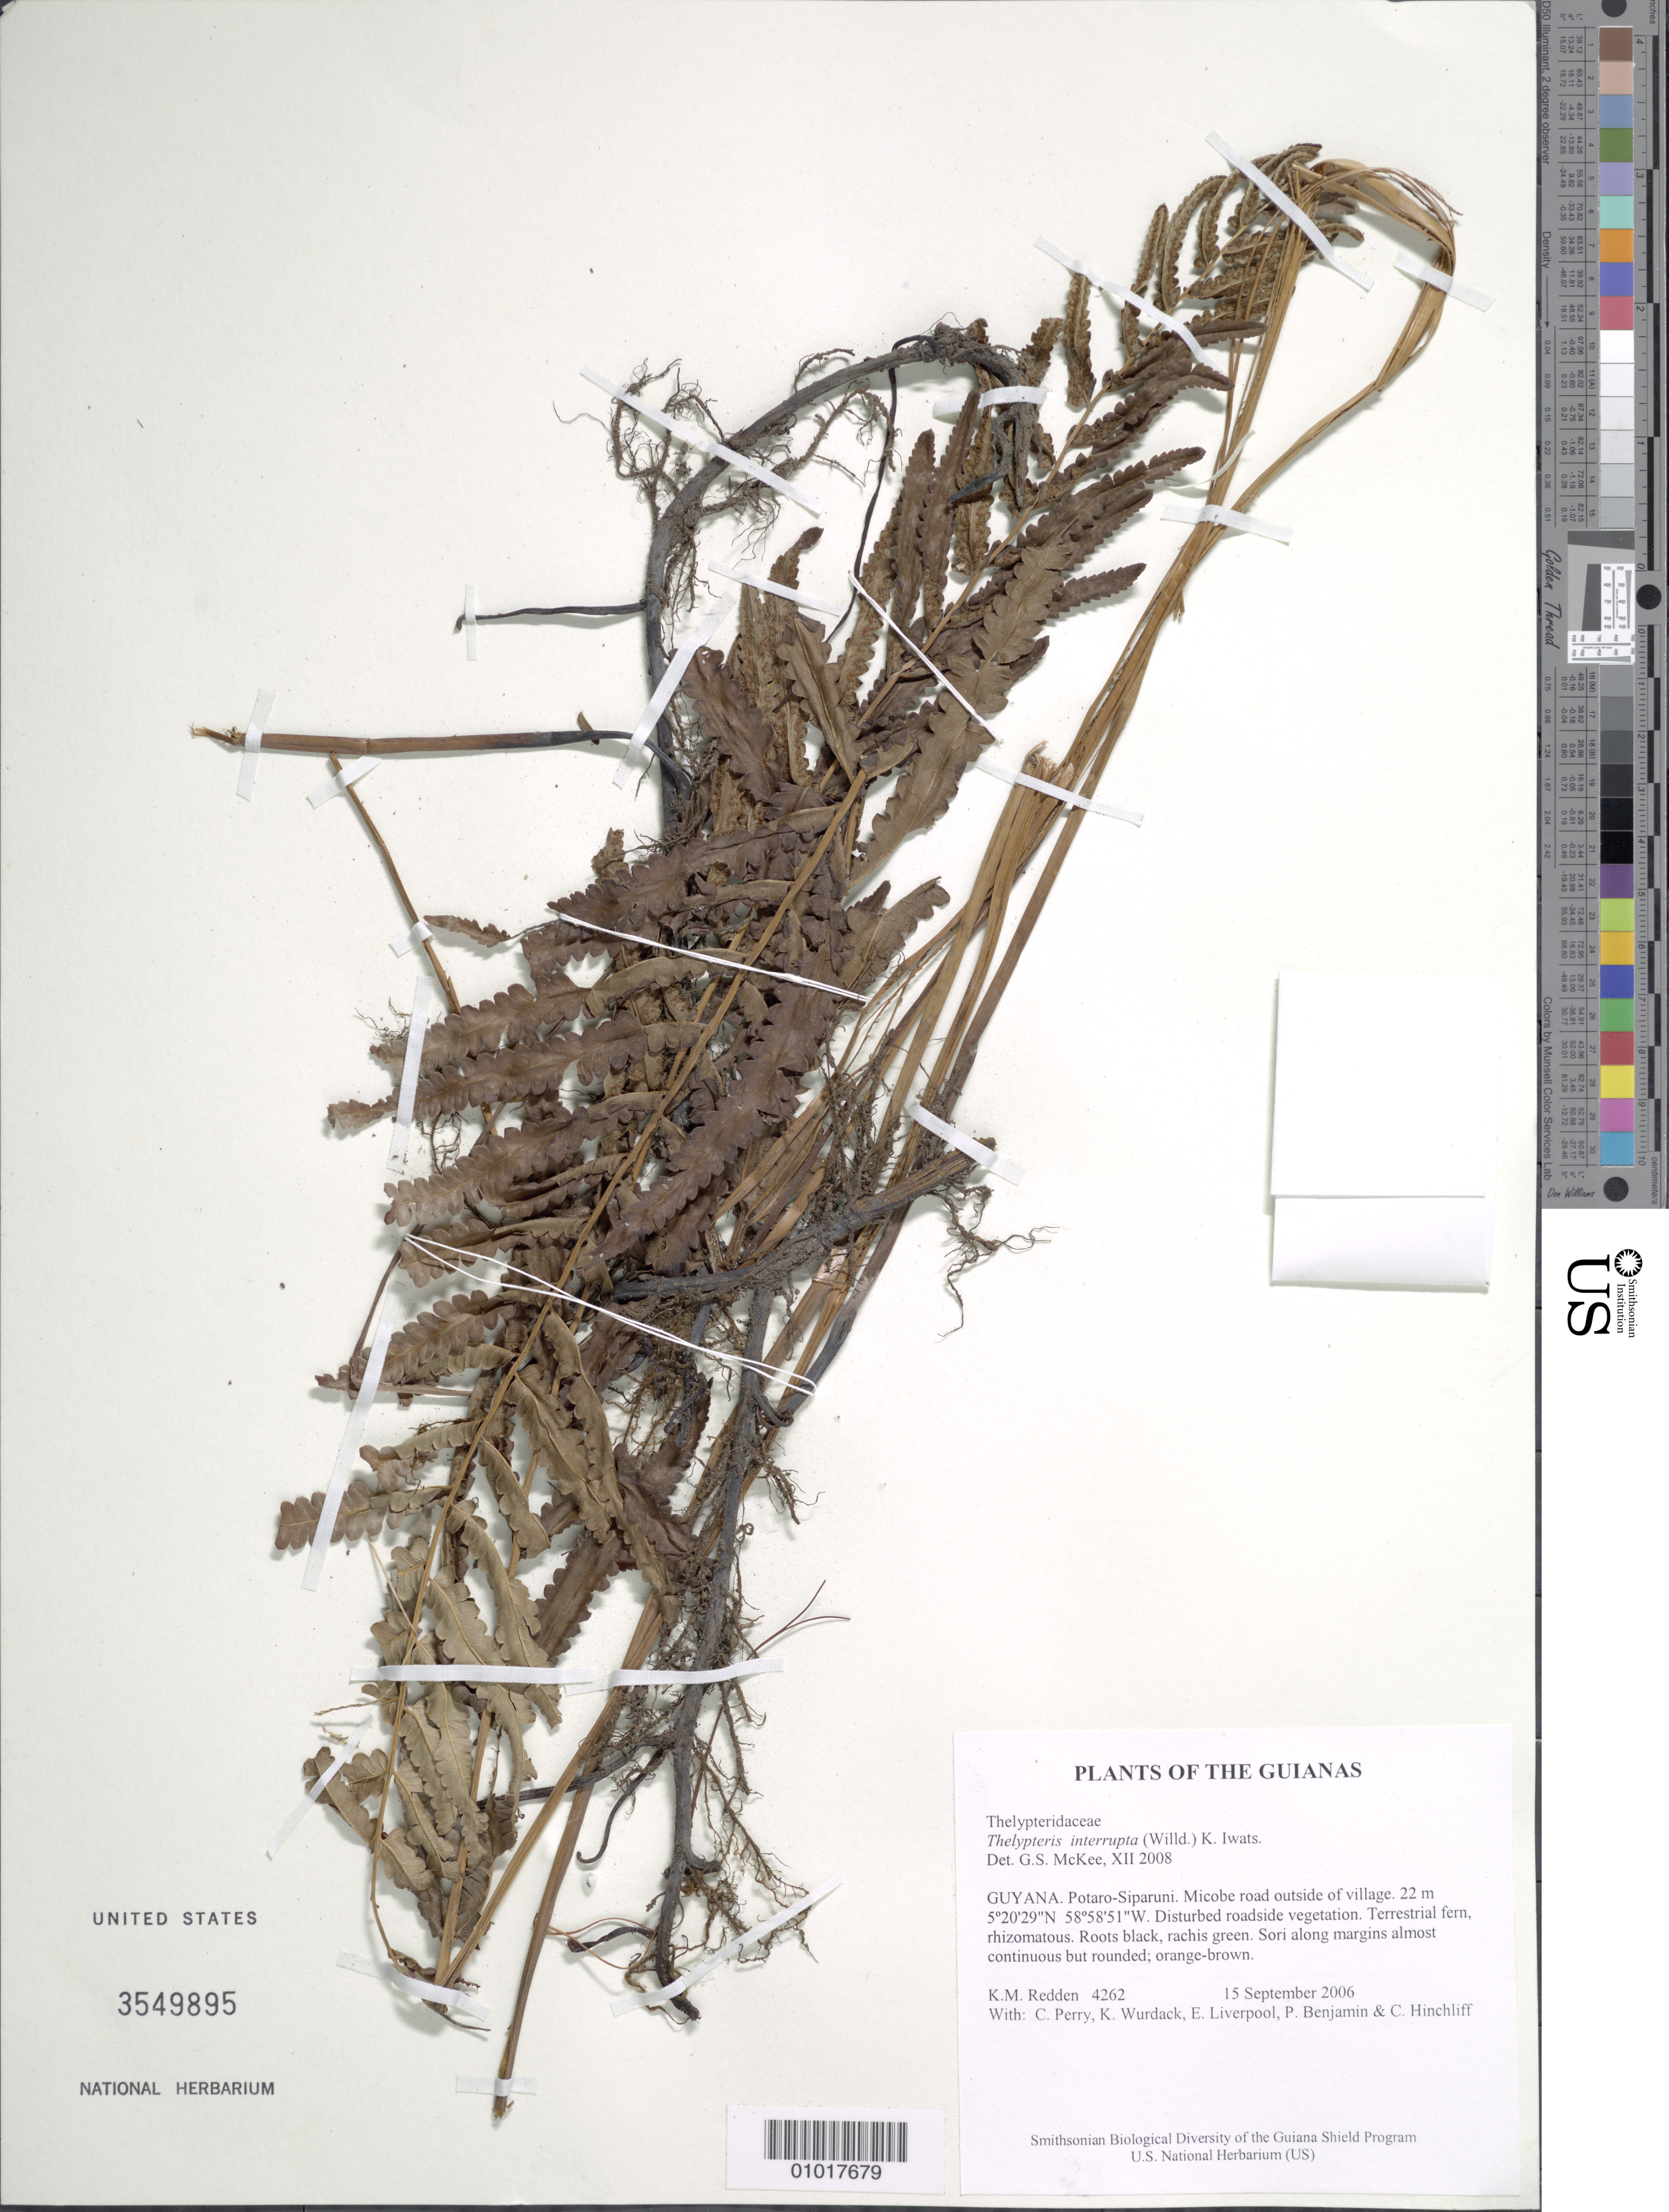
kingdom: Plantae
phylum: Tracheophyta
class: Polypodiopsida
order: Polypodiales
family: Thelypteridaceae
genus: Cyclosorus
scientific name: Cyclosorus interruptus var. hirsutus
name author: Ching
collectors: K. M. Redden, C. Perry, K. Wurdack, E. Liverpool, P. Benjamin & C. E. Hinchliff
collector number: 4262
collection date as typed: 15 September 2006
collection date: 2006-09-15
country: Guyana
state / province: Potaro-Siparuni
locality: Micobe road outside of village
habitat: Disturbed roadside vegetation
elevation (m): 22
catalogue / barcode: US 3549895